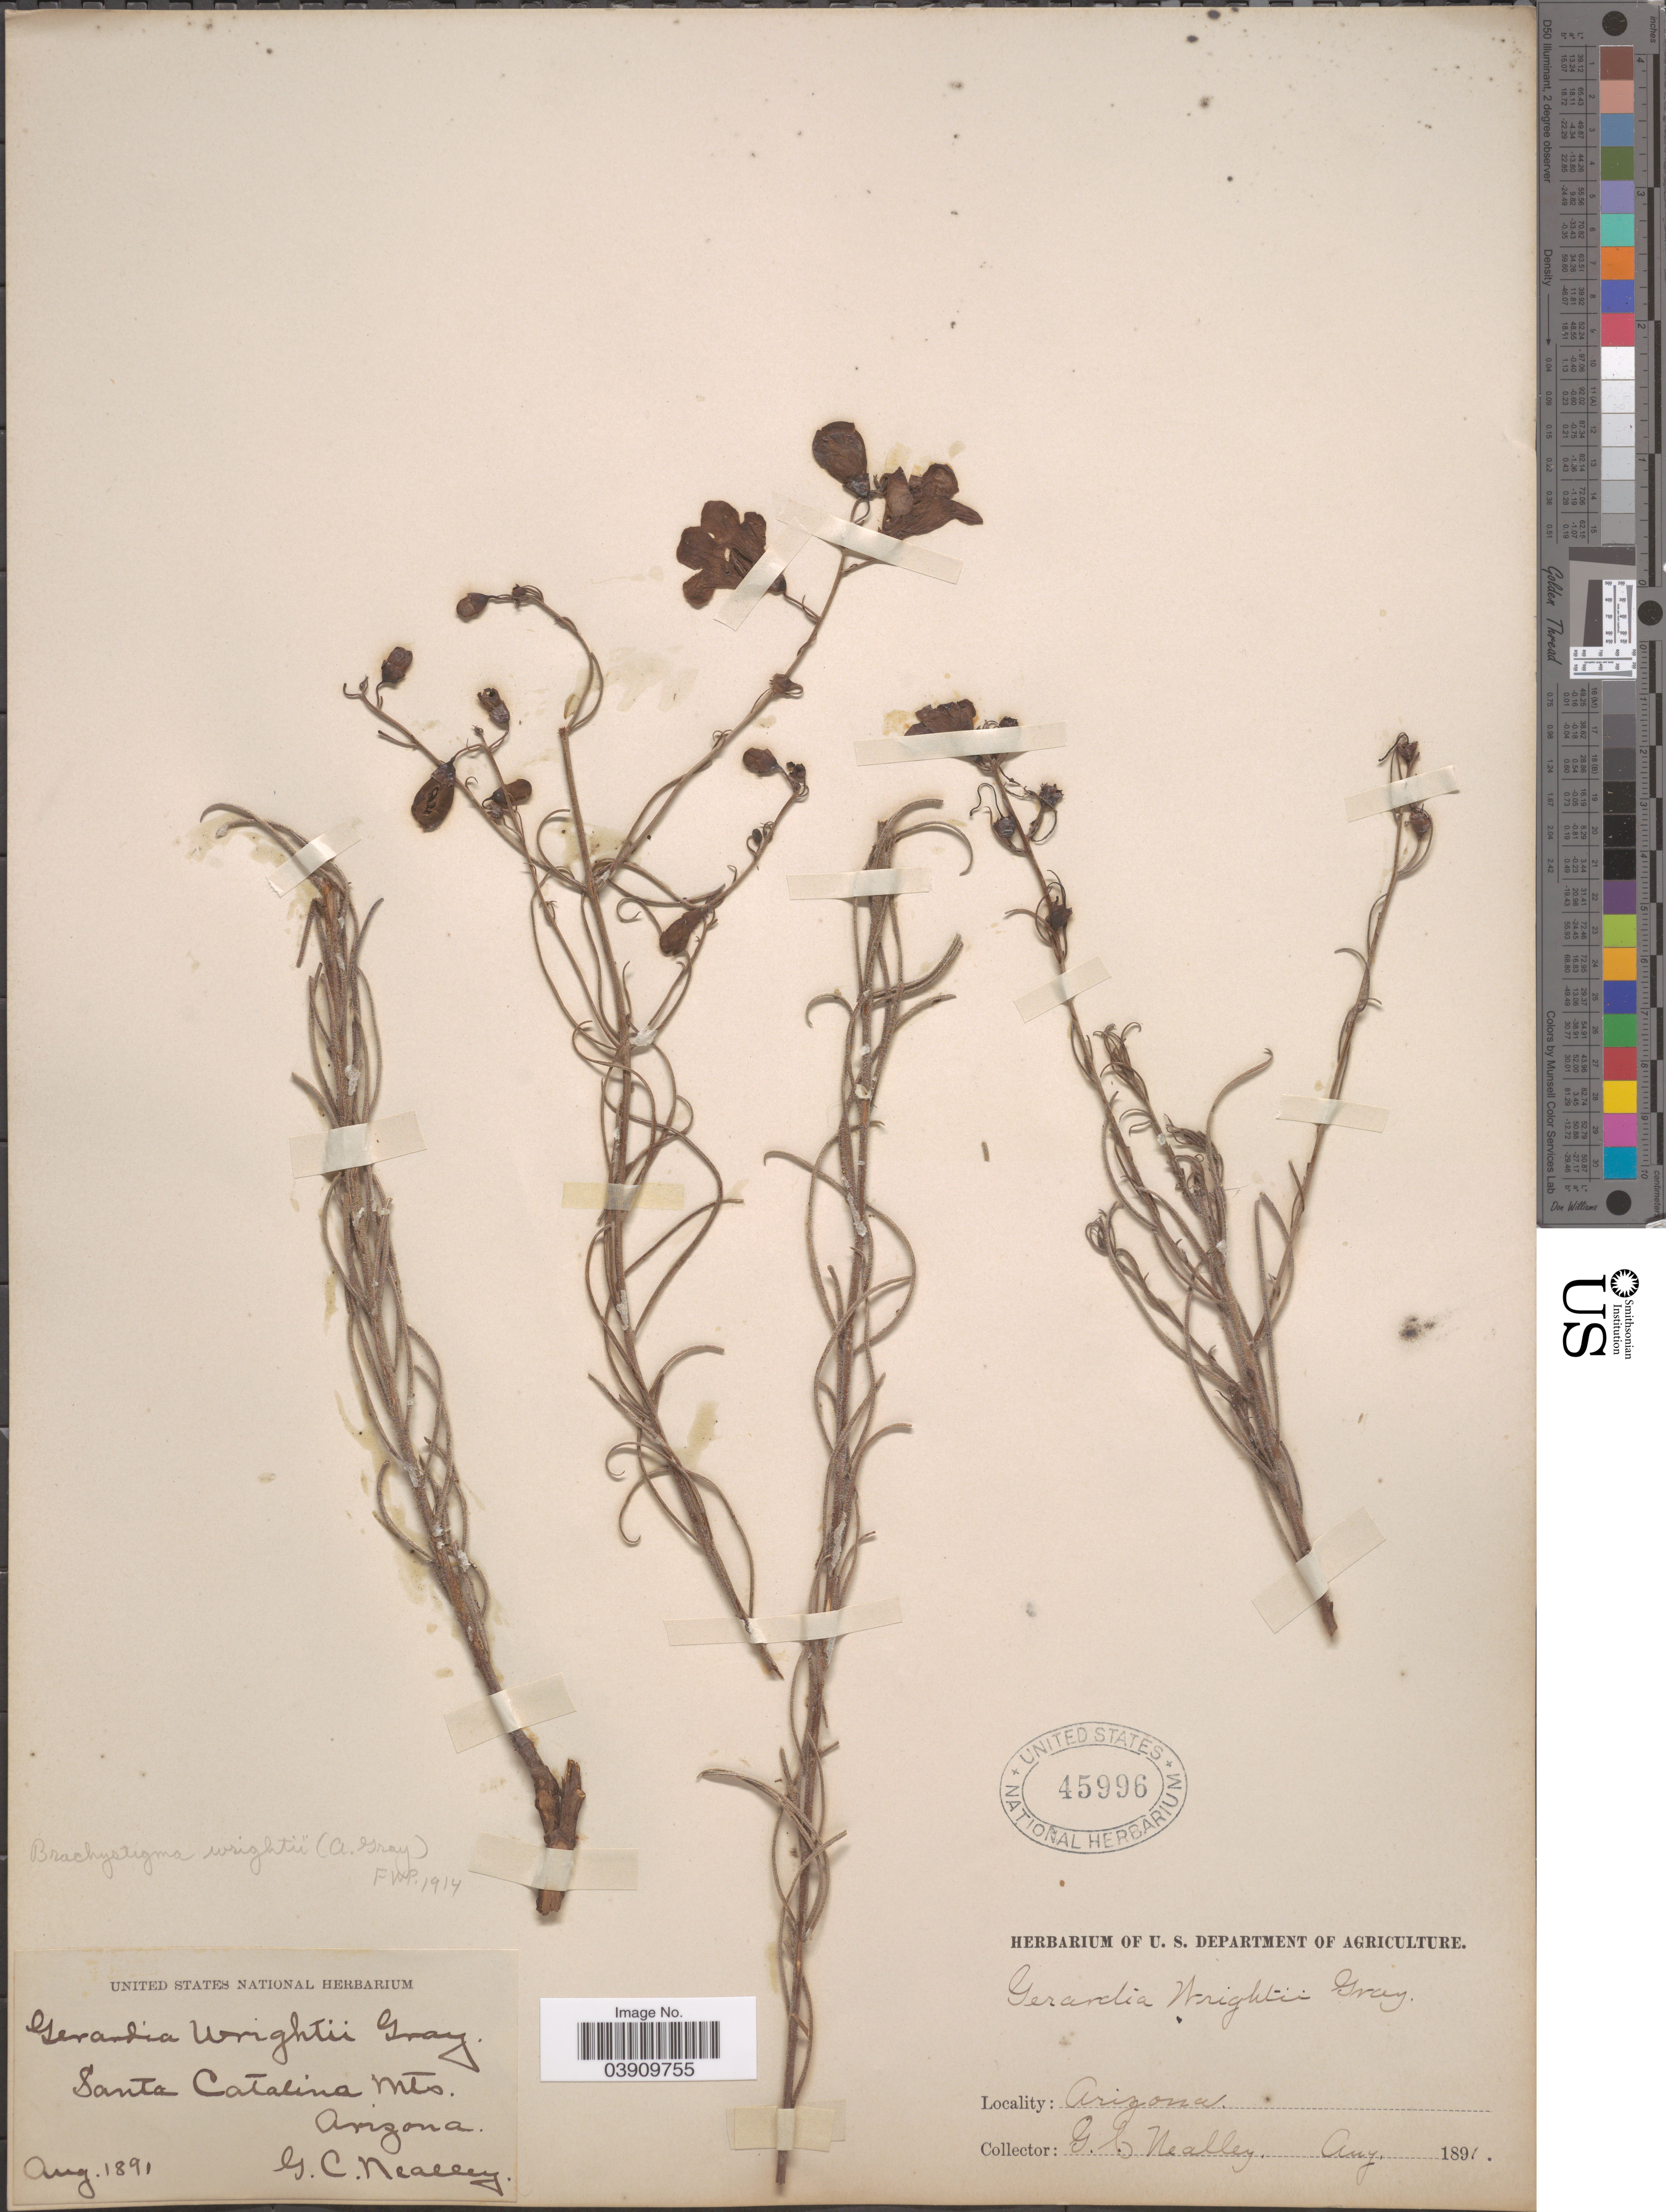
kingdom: Plantae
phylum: Tracheophyta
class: Magnoliopsida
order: Lamiales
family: Orobanchaceae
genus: Brachystigma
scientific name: Brachystigma wrightii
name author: (A. Gray) Pennell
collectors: G. C. Nealley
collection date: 1891-08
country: United States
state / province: Arizona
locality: Santa Catalina Mts.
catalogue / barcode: US 45996